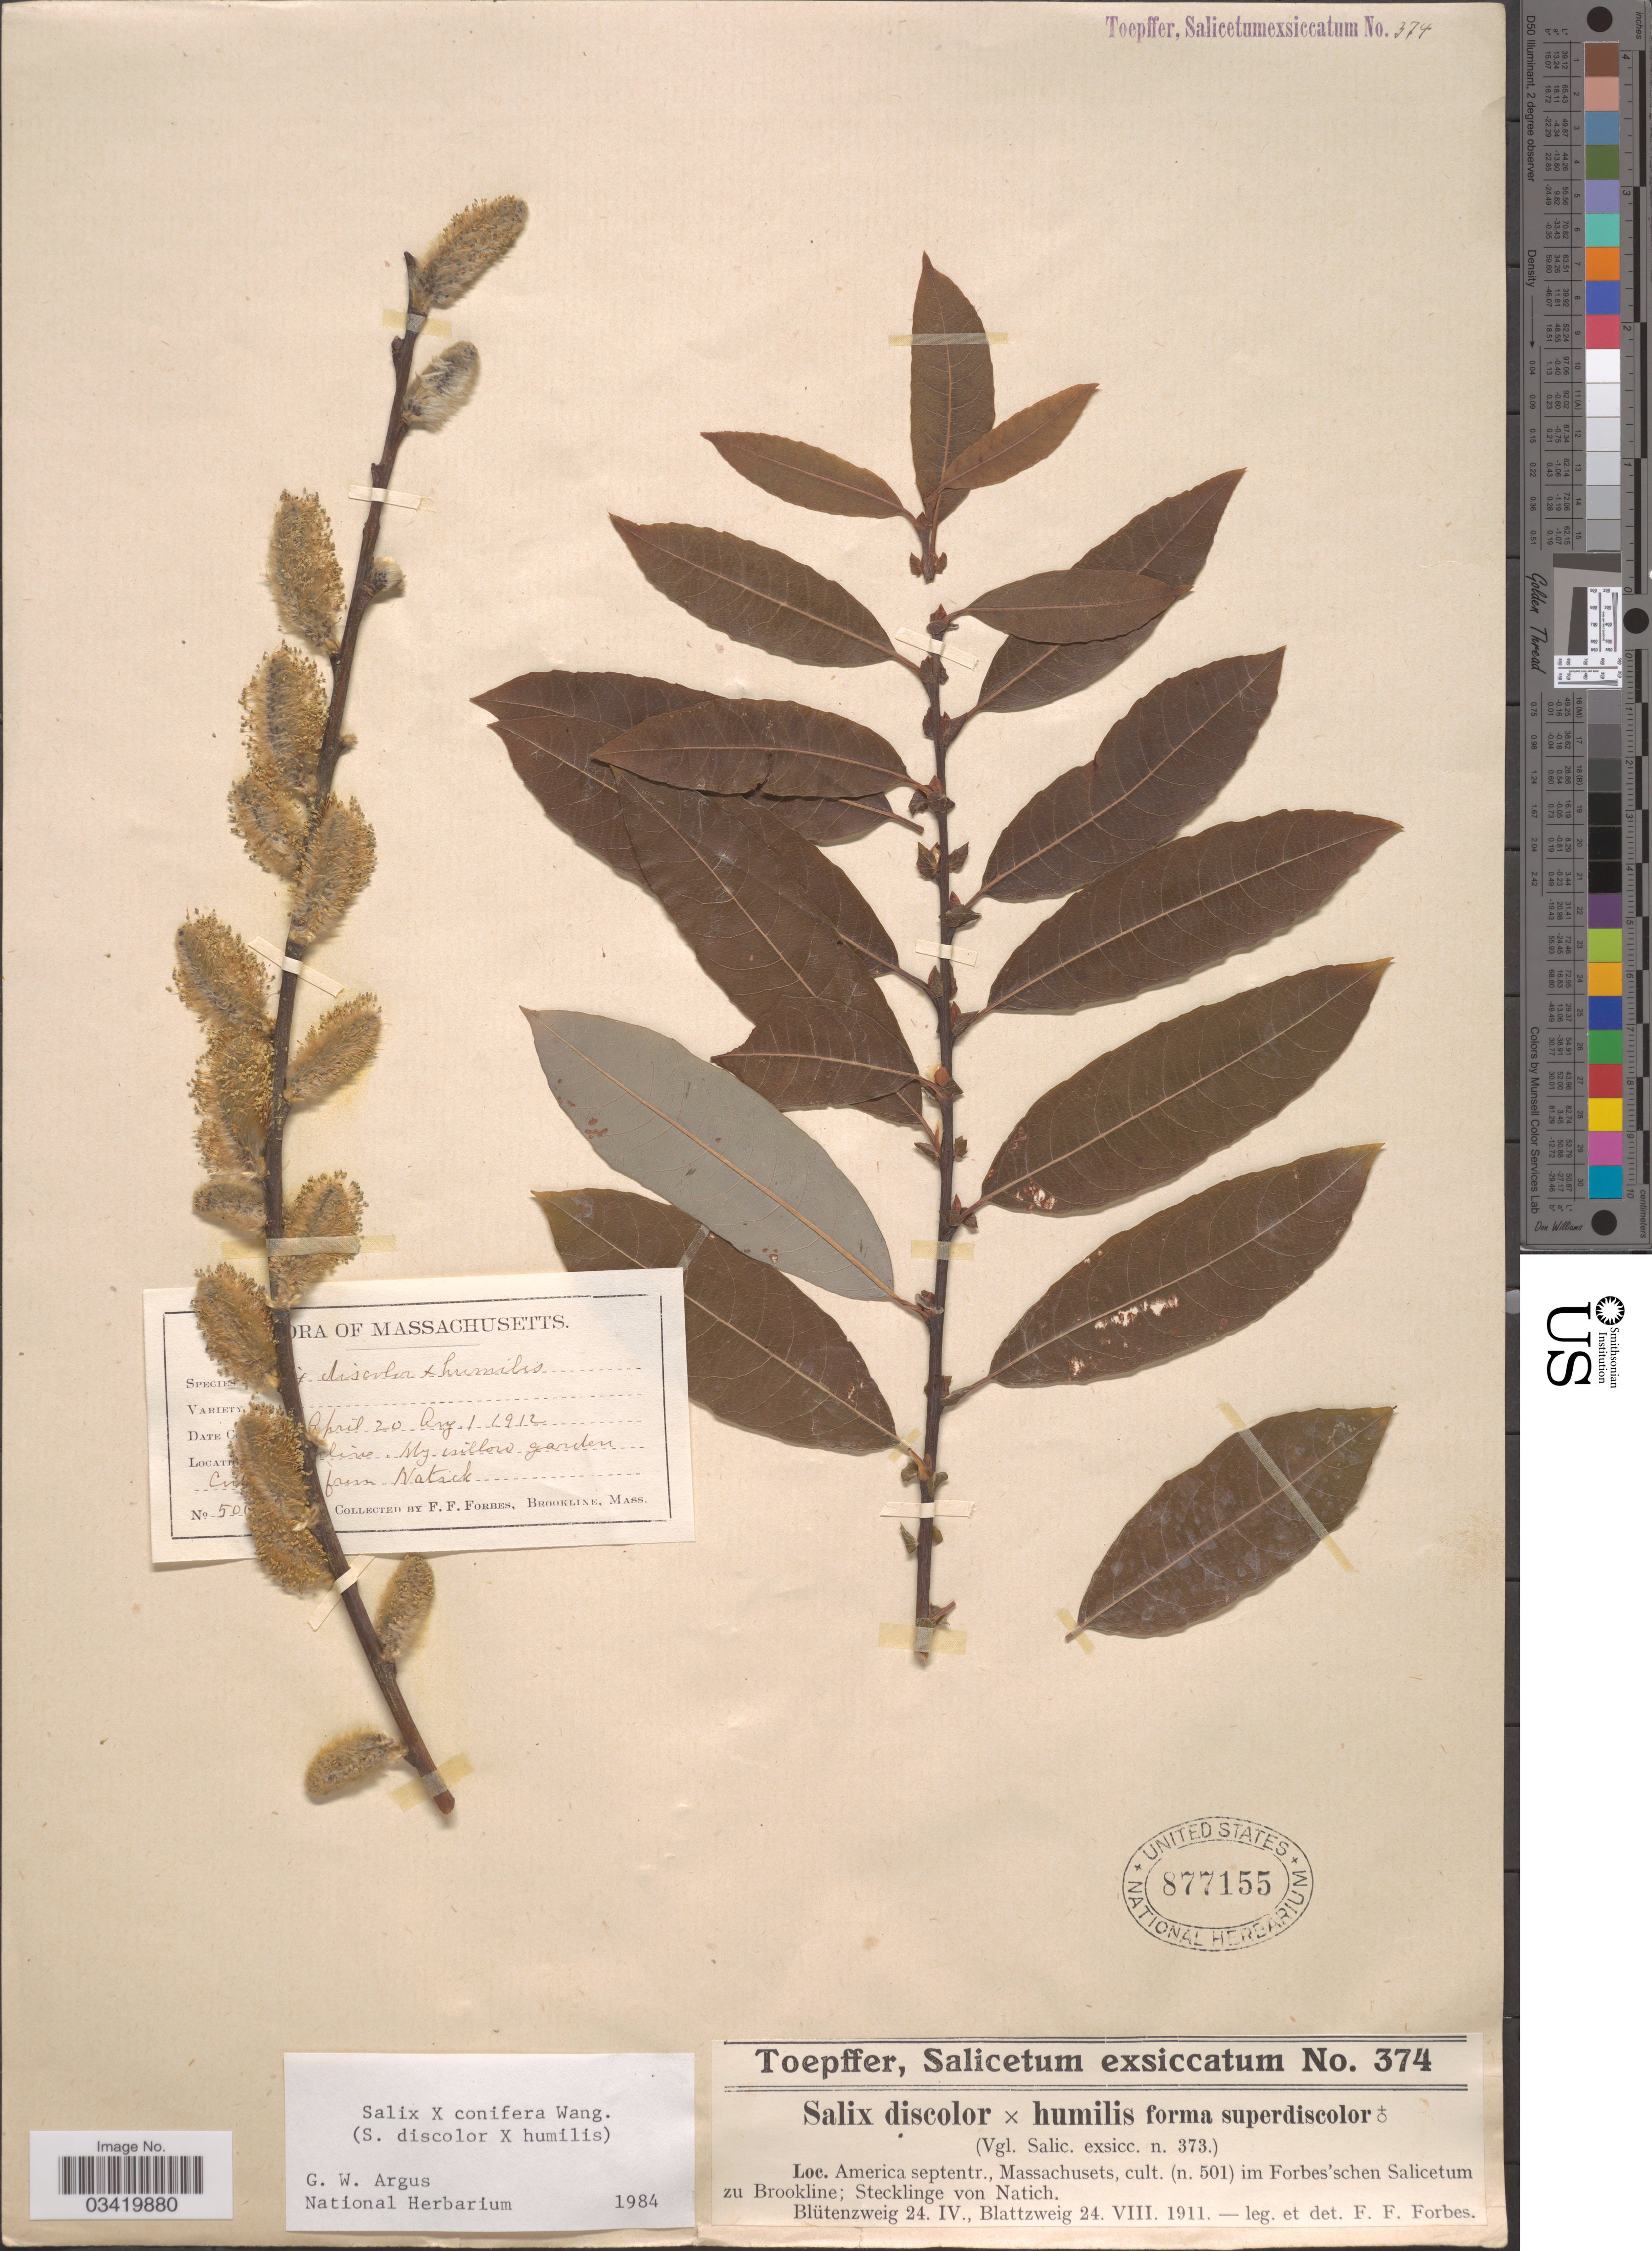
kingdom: Plantae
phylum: Tracheophyta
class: Magnoliopsida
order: Malpighiales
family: Salicaceae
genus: Salix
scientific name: Salix x conifera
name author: Wangenh.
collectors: F. Forbes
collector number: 501?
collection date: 1911-08-24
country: United States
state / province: Massachusetts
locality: Im Forbes'schen Salicetum zu Brookline.[unsure placement] [illegible text]line. My willow garden. Natick.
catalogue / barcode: US 877155